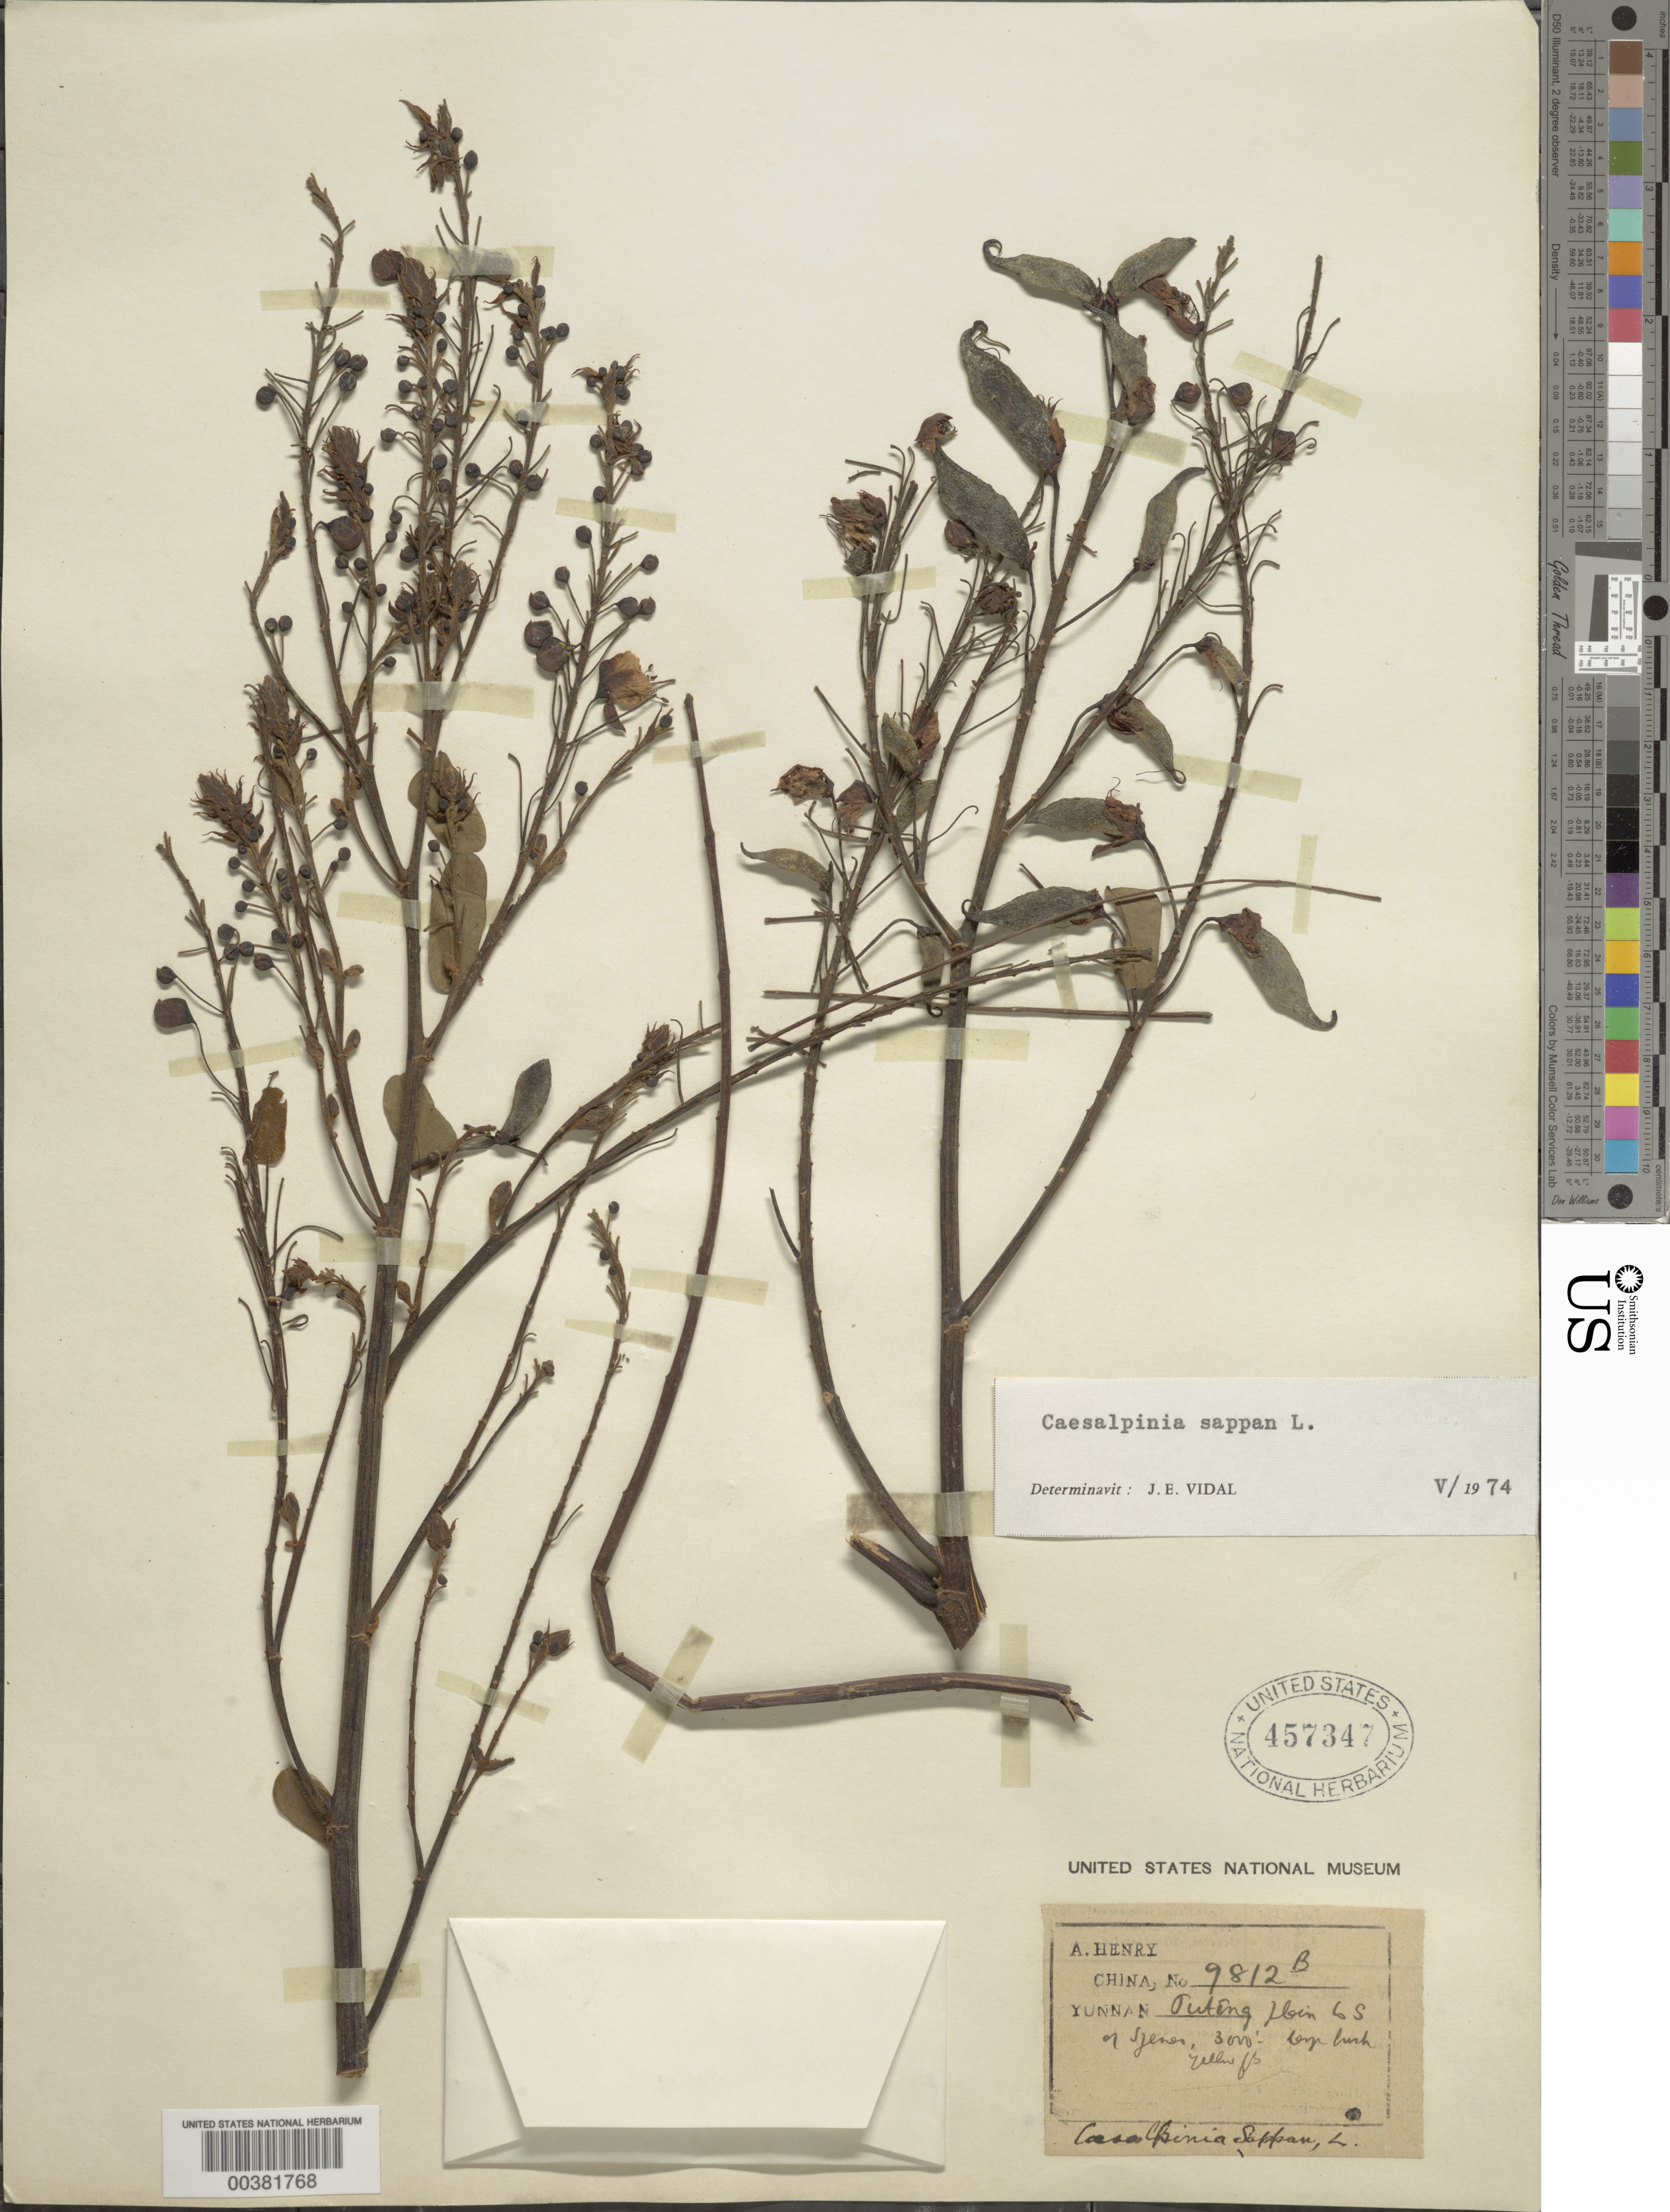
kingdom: Plantae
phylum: Tracheophyta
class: Magnoliopsida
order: Fabales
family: Fabaceae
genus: Biancaea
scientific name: Biancaea sappan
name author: (L.) Tod.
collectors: A. Henry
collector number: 9812 B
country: China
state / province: Yunnan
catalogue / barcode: US 457347